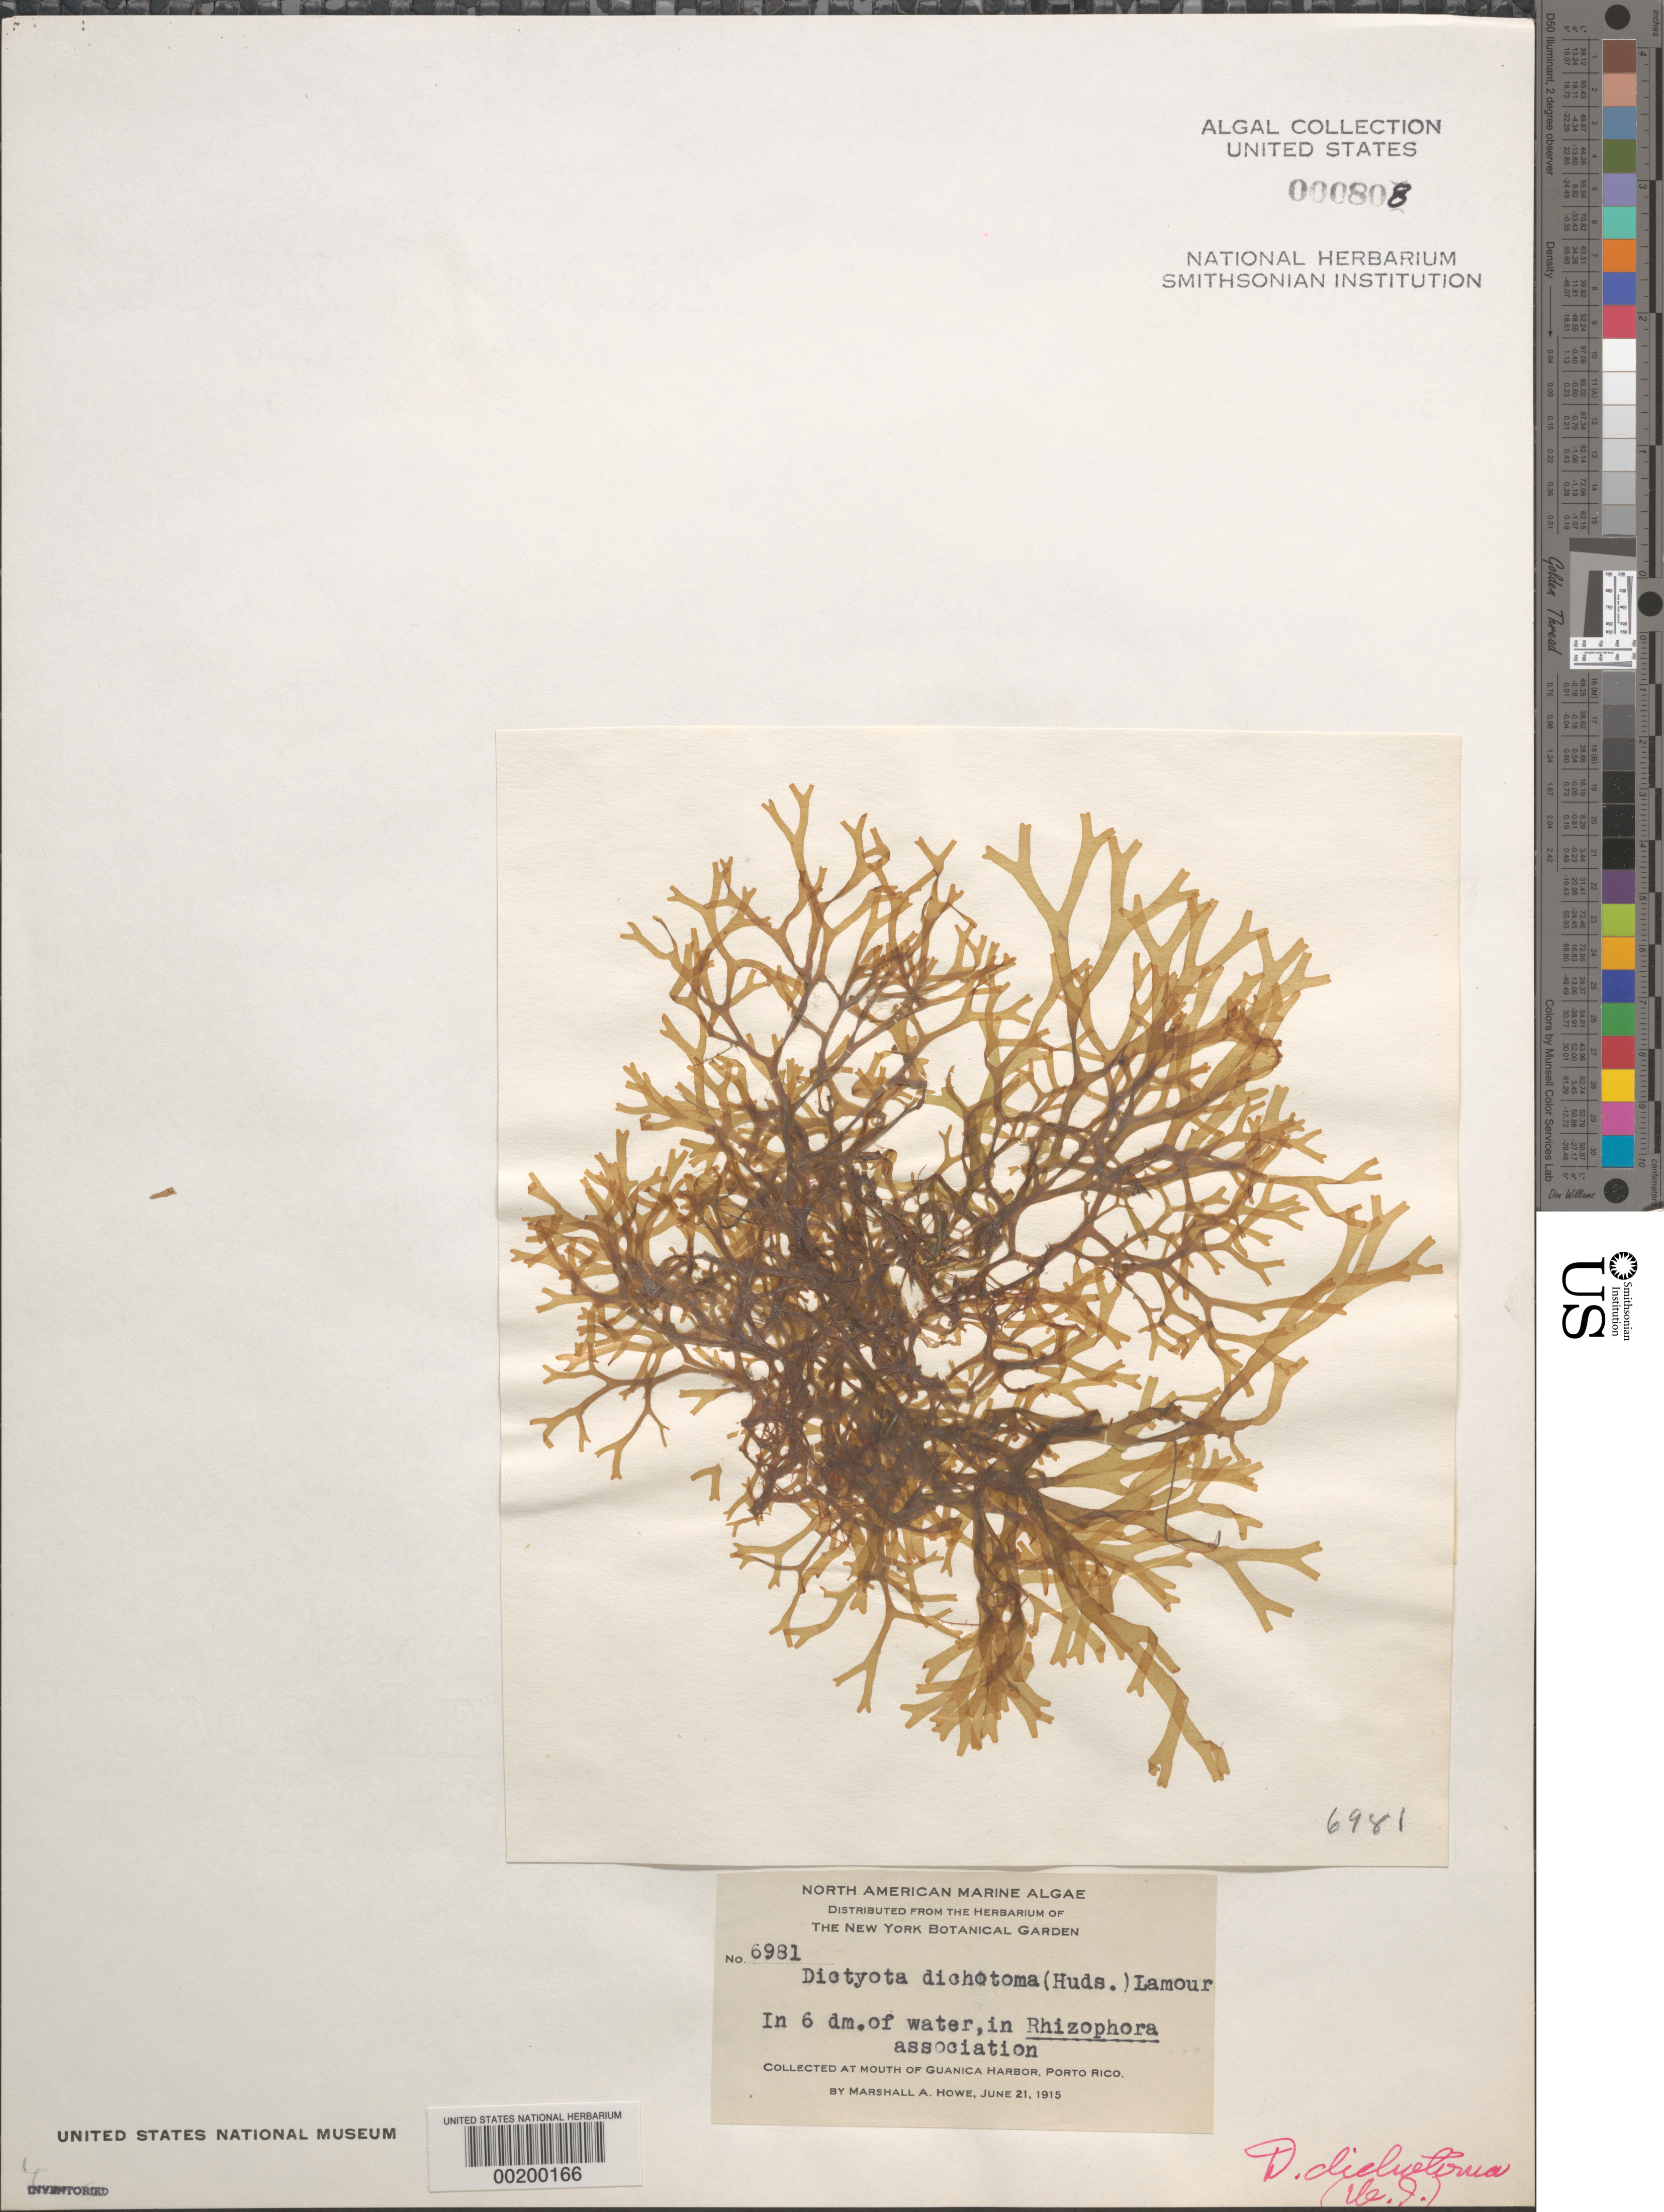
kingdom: Chromista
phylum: Ochrophyta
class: Phaeophyceae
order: Dictyotales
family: Dictyotaceae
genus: Dictyota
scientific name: Dictyota dichotoma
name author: (Huds.) J.V.Lamouroux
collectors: M. A. Howe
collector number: MAH 6981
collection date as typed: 21 Jun 1915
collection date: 1915-06-21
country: Puerto Rico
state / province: Guanica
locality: Guanica harbor mouth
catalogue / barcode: US 808